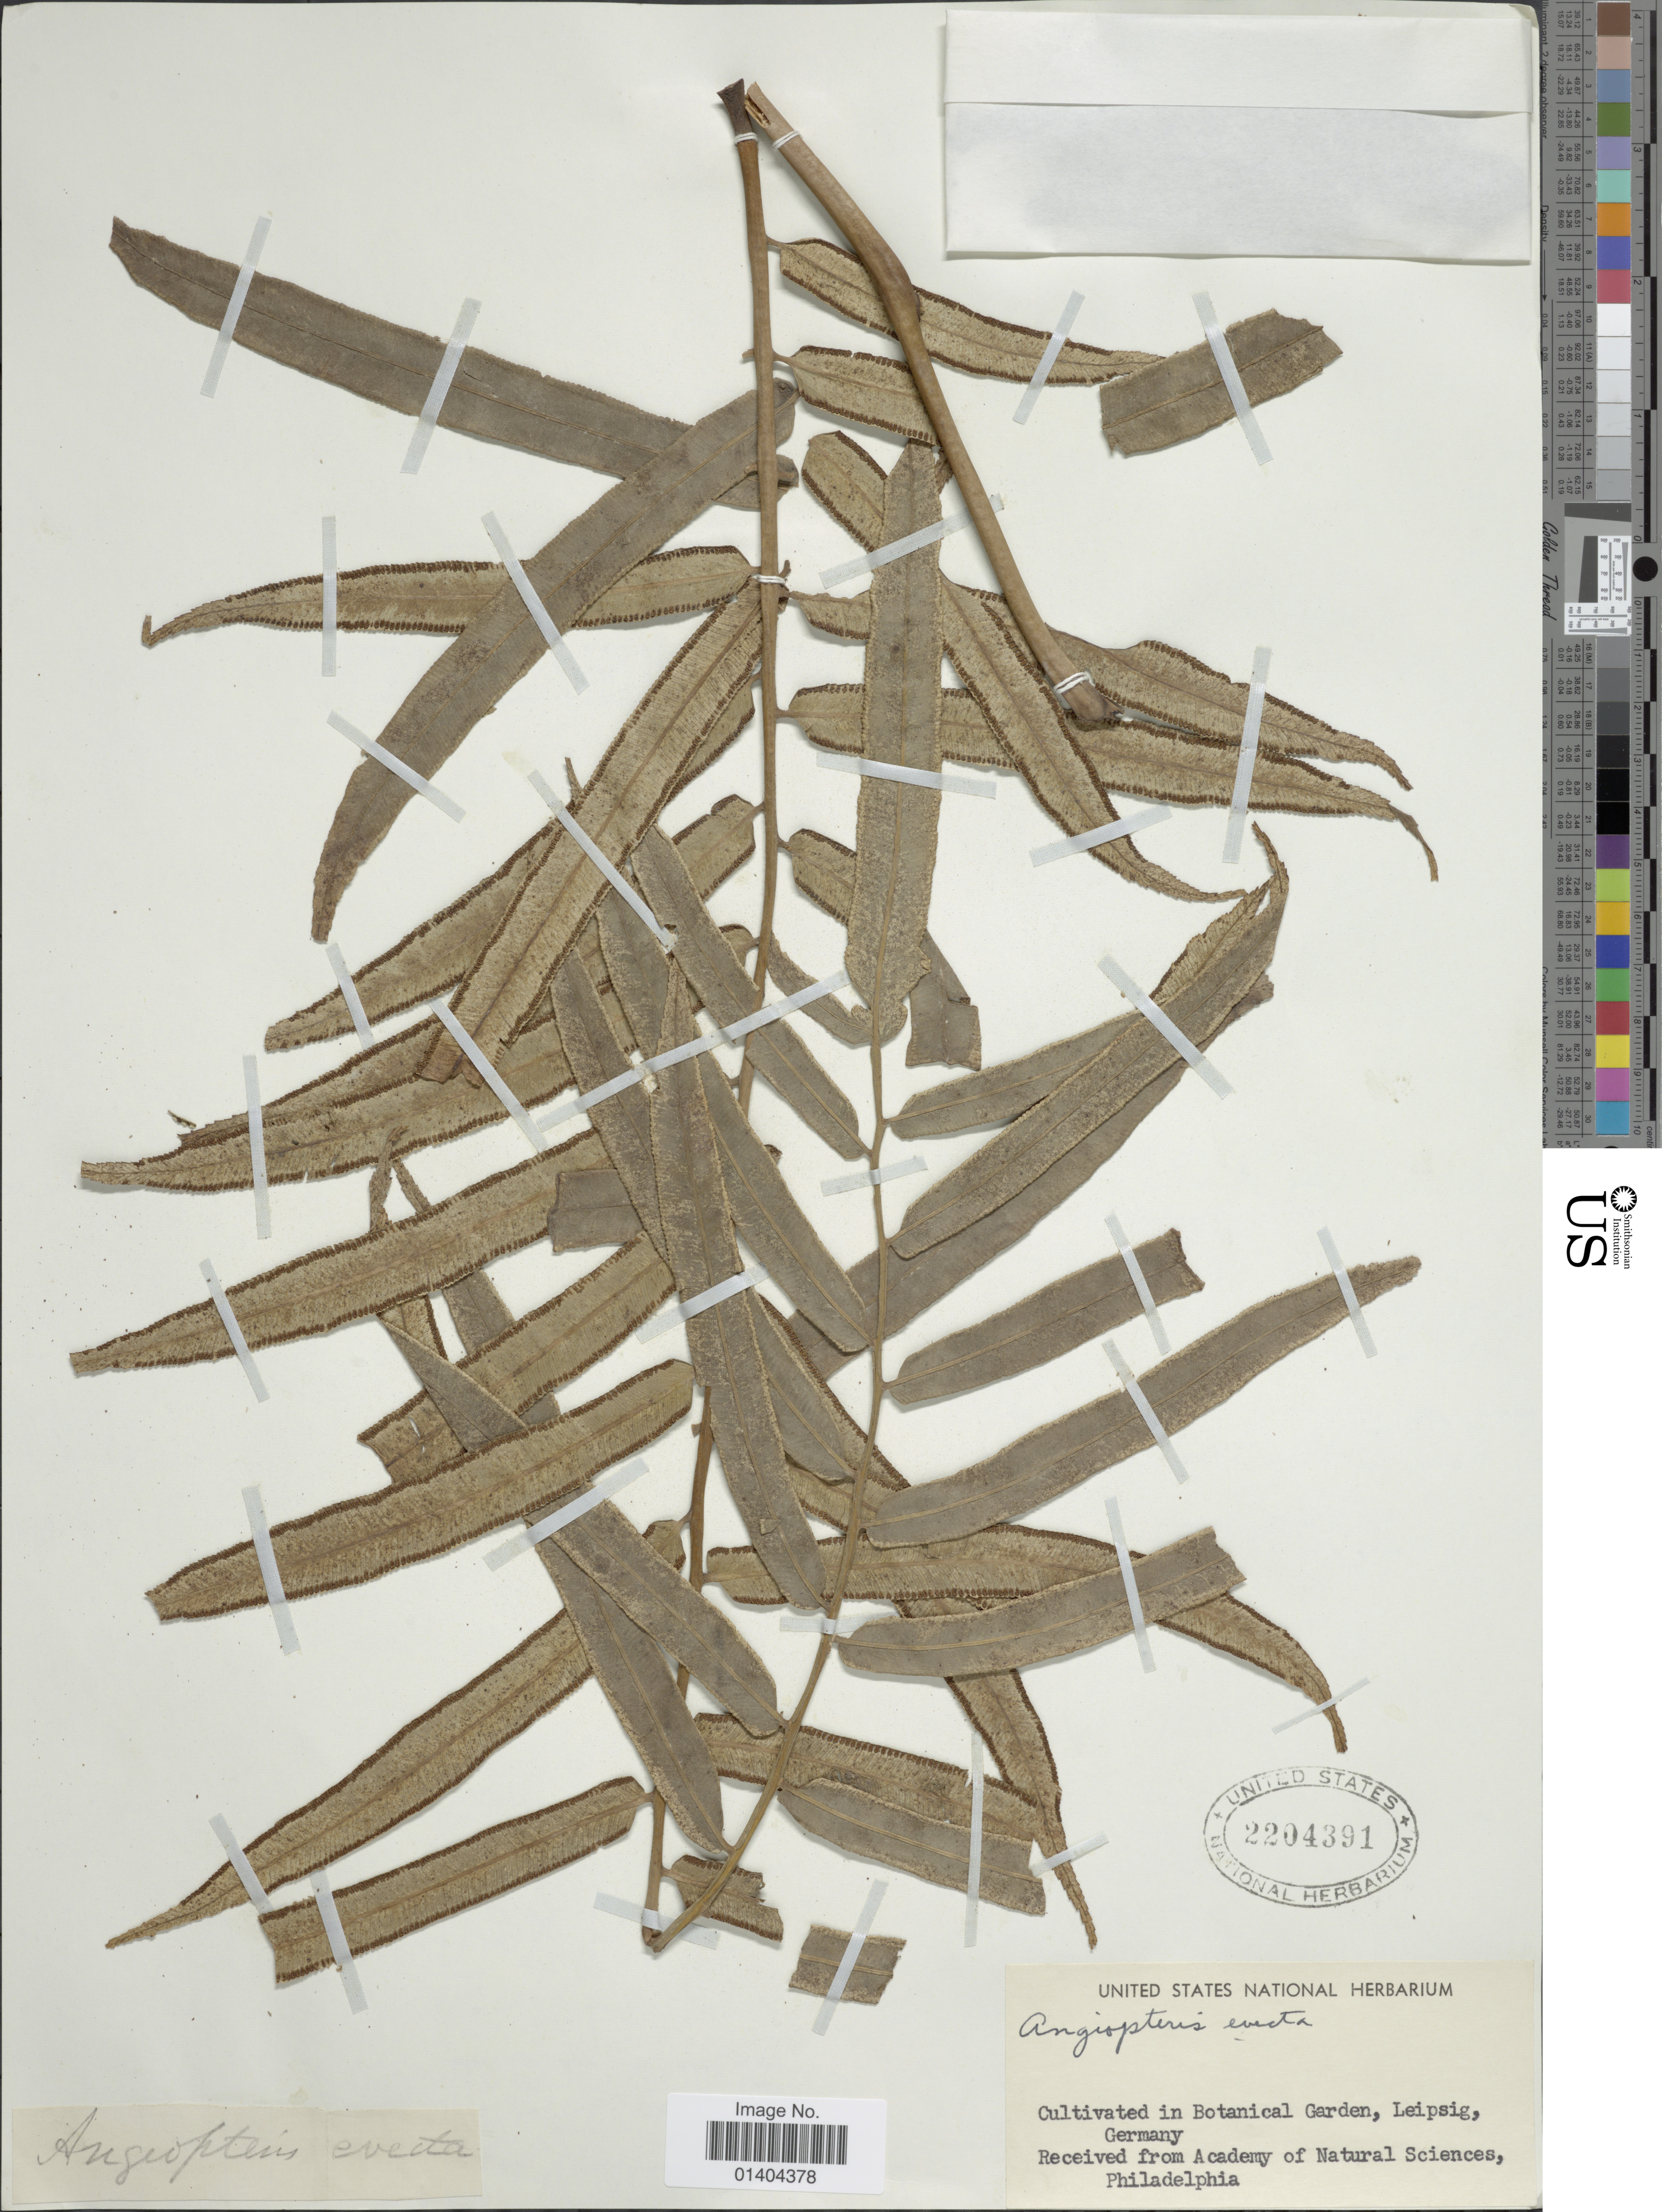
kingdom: Plantae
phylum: Tracheophyta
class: Polypodiopsida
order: Marattiales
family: Marattiaceae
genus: Angiopteris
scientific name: Angiopteris evecta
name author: (G. Forst.) Hoffm.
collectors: U.S. National Herbarium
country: Germany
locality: Botanical Garden, Leipsig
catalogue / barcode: US 2204391